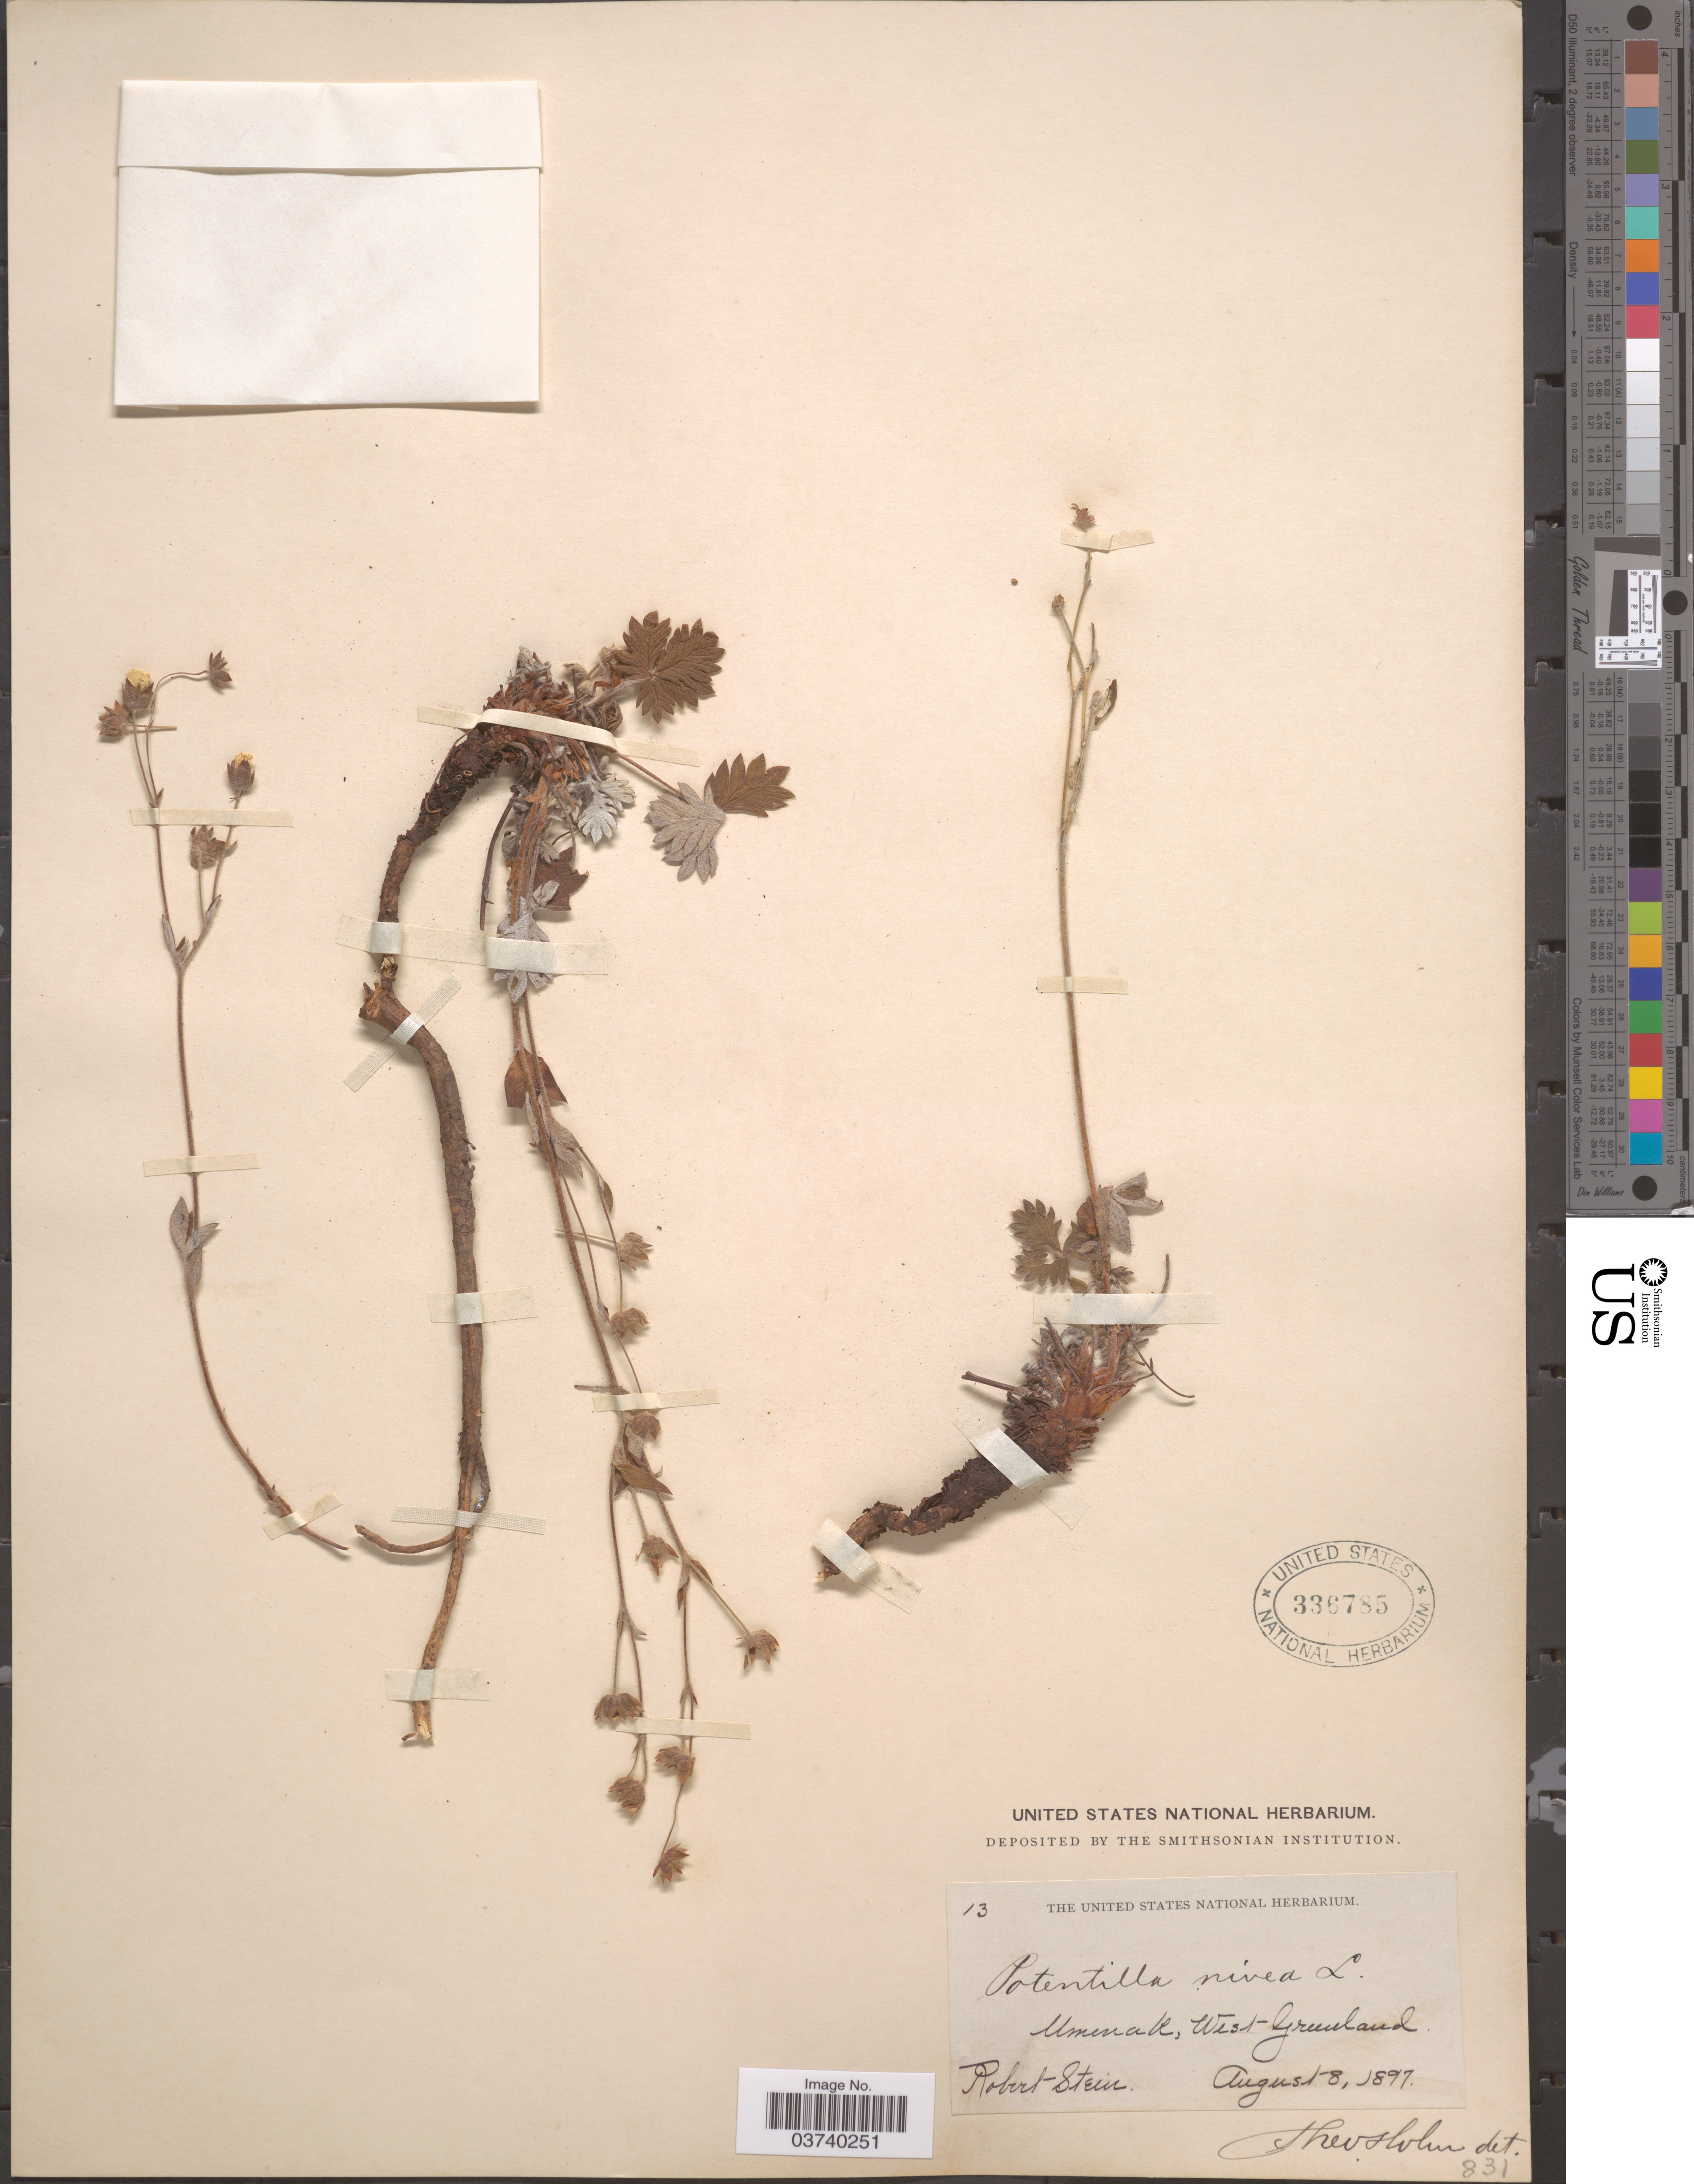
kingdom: Plantae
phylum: Tracheophyta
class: Magnoliopsida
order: Rosales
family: Rosaceae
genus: Potentilla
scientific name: Potentilla nivea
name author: L.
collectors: R. Stein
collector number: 13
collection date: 1897-08-08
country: Greenland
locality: Umenak, West Greenland.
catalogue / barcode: US 336785